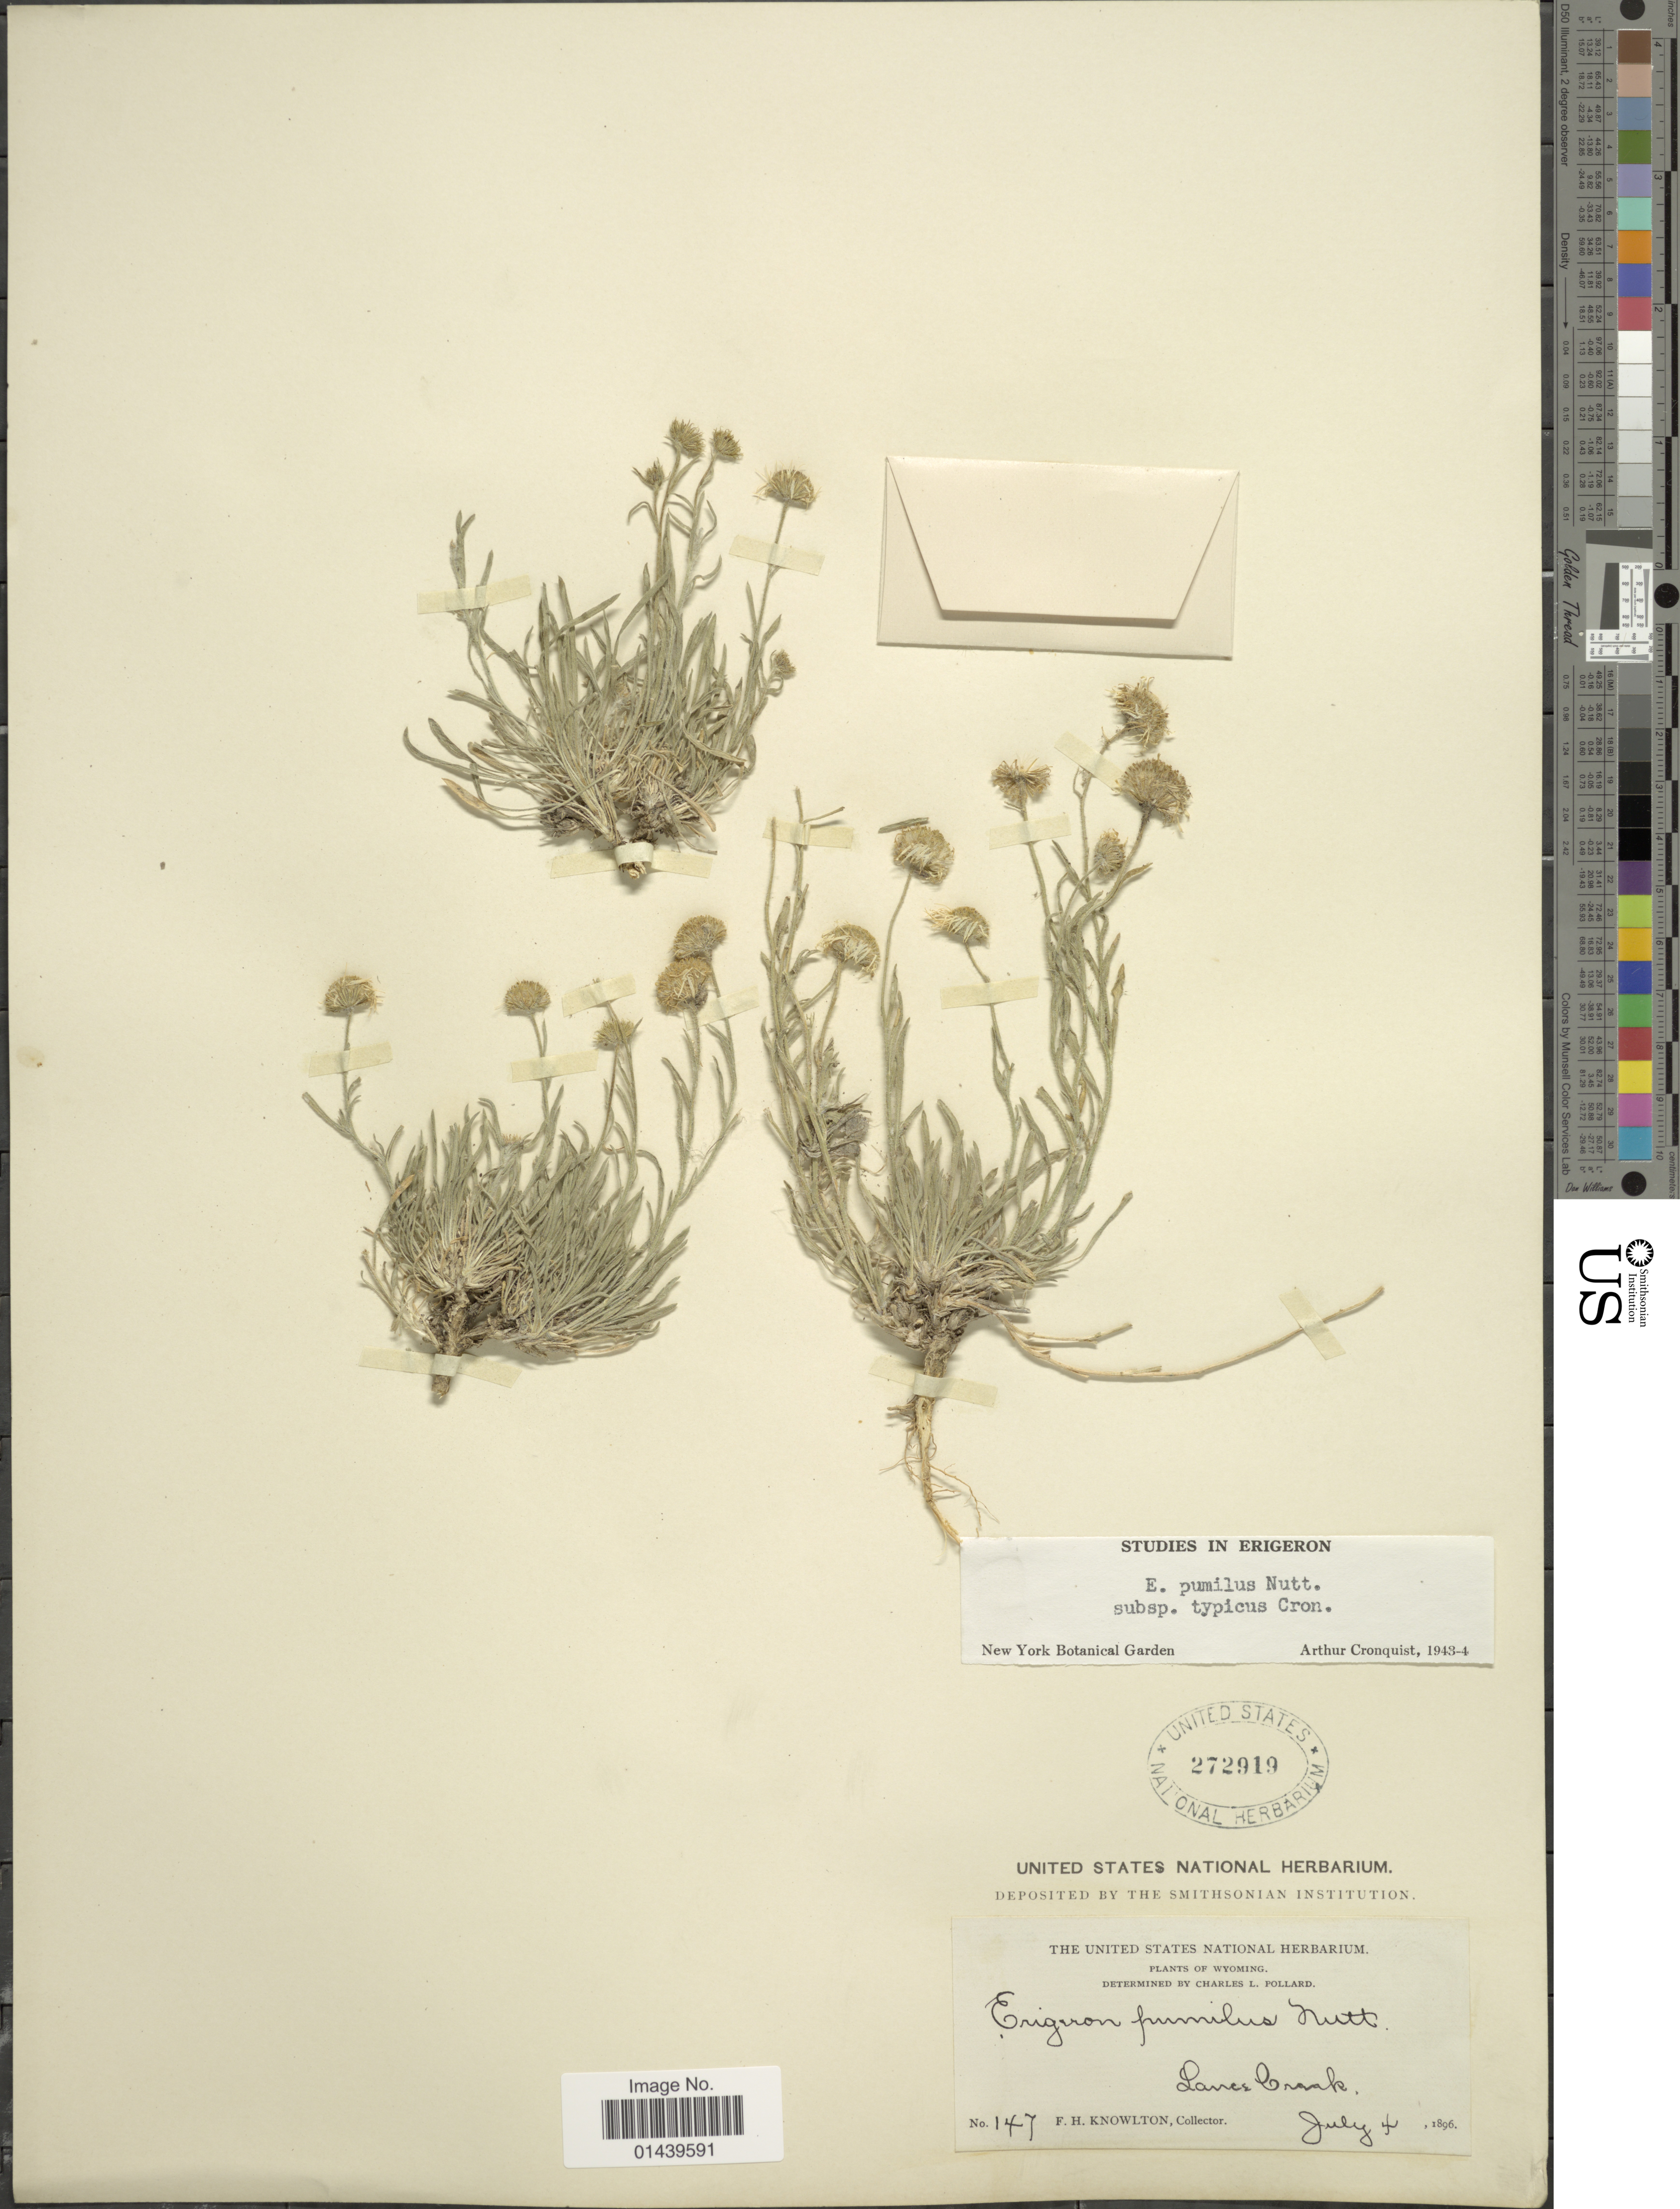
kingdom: Plantae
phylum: Tracheophyta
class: Magnoliopsida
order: Asterales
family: Asteraceae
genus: Erigeron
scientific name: Erigeron pumilus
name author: Nutt.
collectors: F. H. Knowlton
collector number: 147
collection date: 1896-07-04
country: United States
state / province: Wyoming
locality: Lance Creek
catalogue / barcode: US 272919